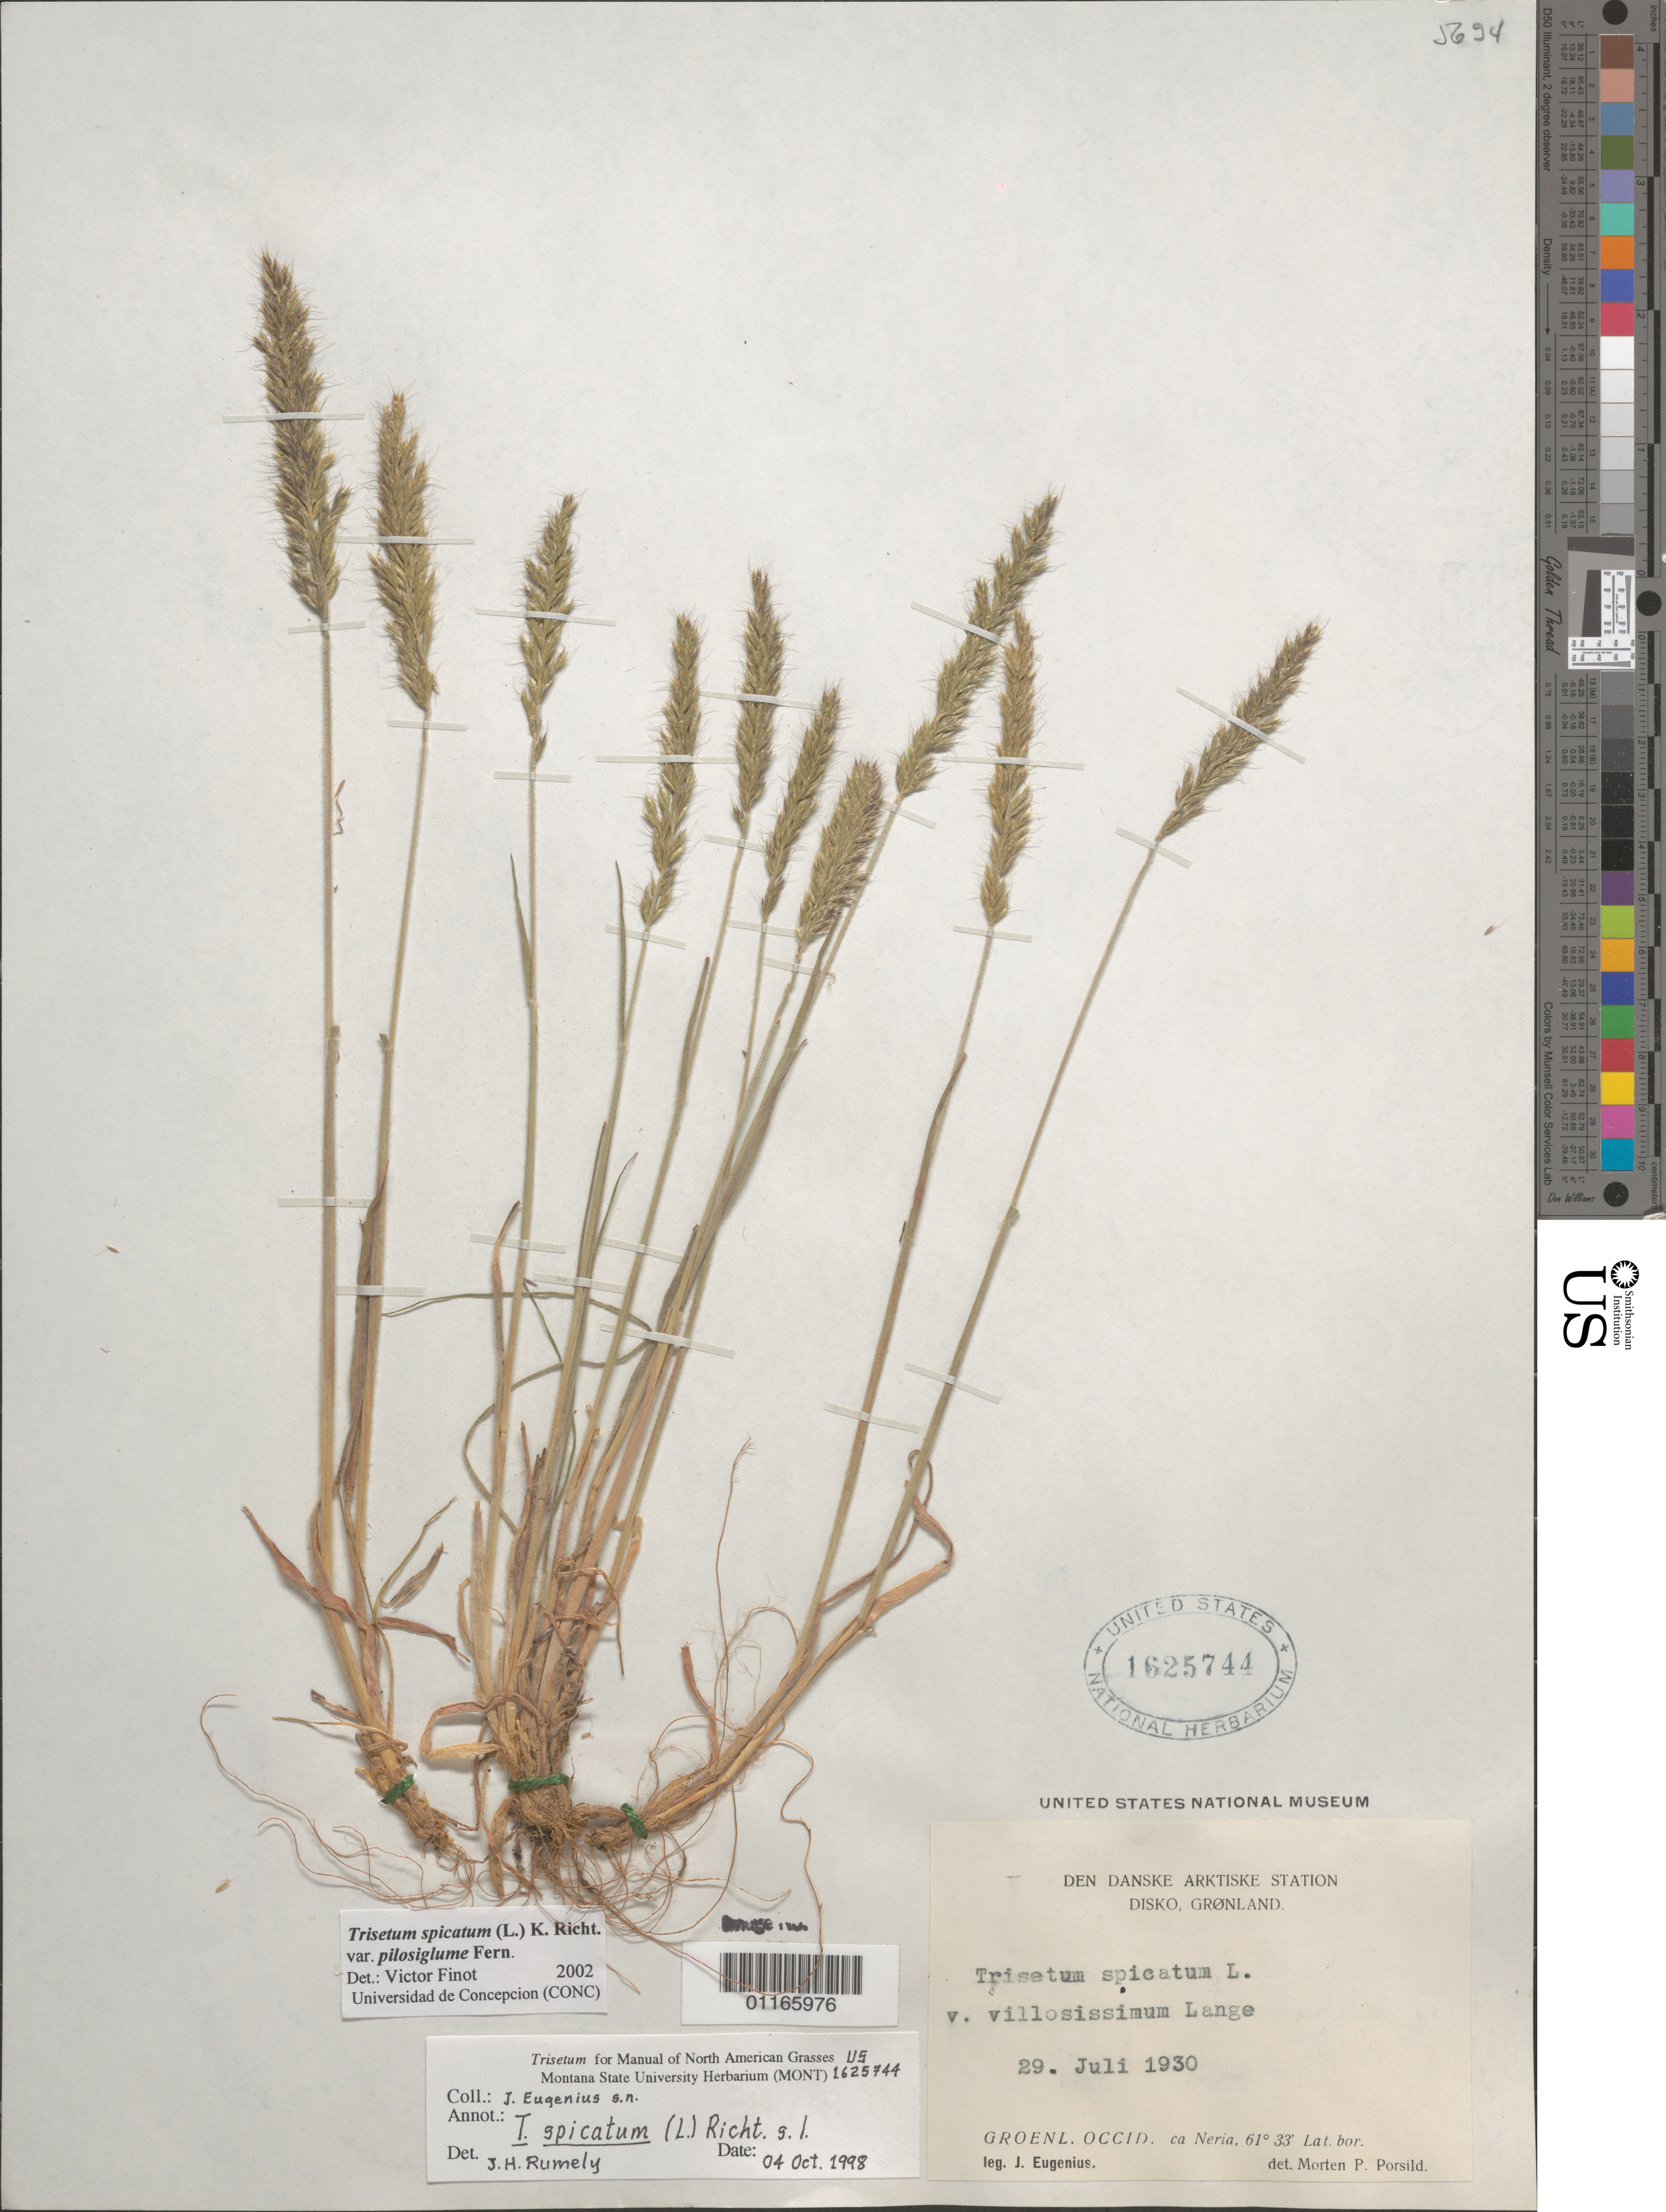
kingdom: Plantae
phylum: Tracheophyta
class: Liliopsida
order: Poales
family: Poaceae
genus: Trisetum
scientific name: Trisetum spicatum var. pilosiglume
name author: Fernald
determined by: Finot, V. L.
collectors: J. Eugenius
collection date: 1930-07-29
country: Greenland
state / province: Qeqertalik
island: Disko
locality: Den Danske Arktiske Station.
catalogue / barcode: US 1625744